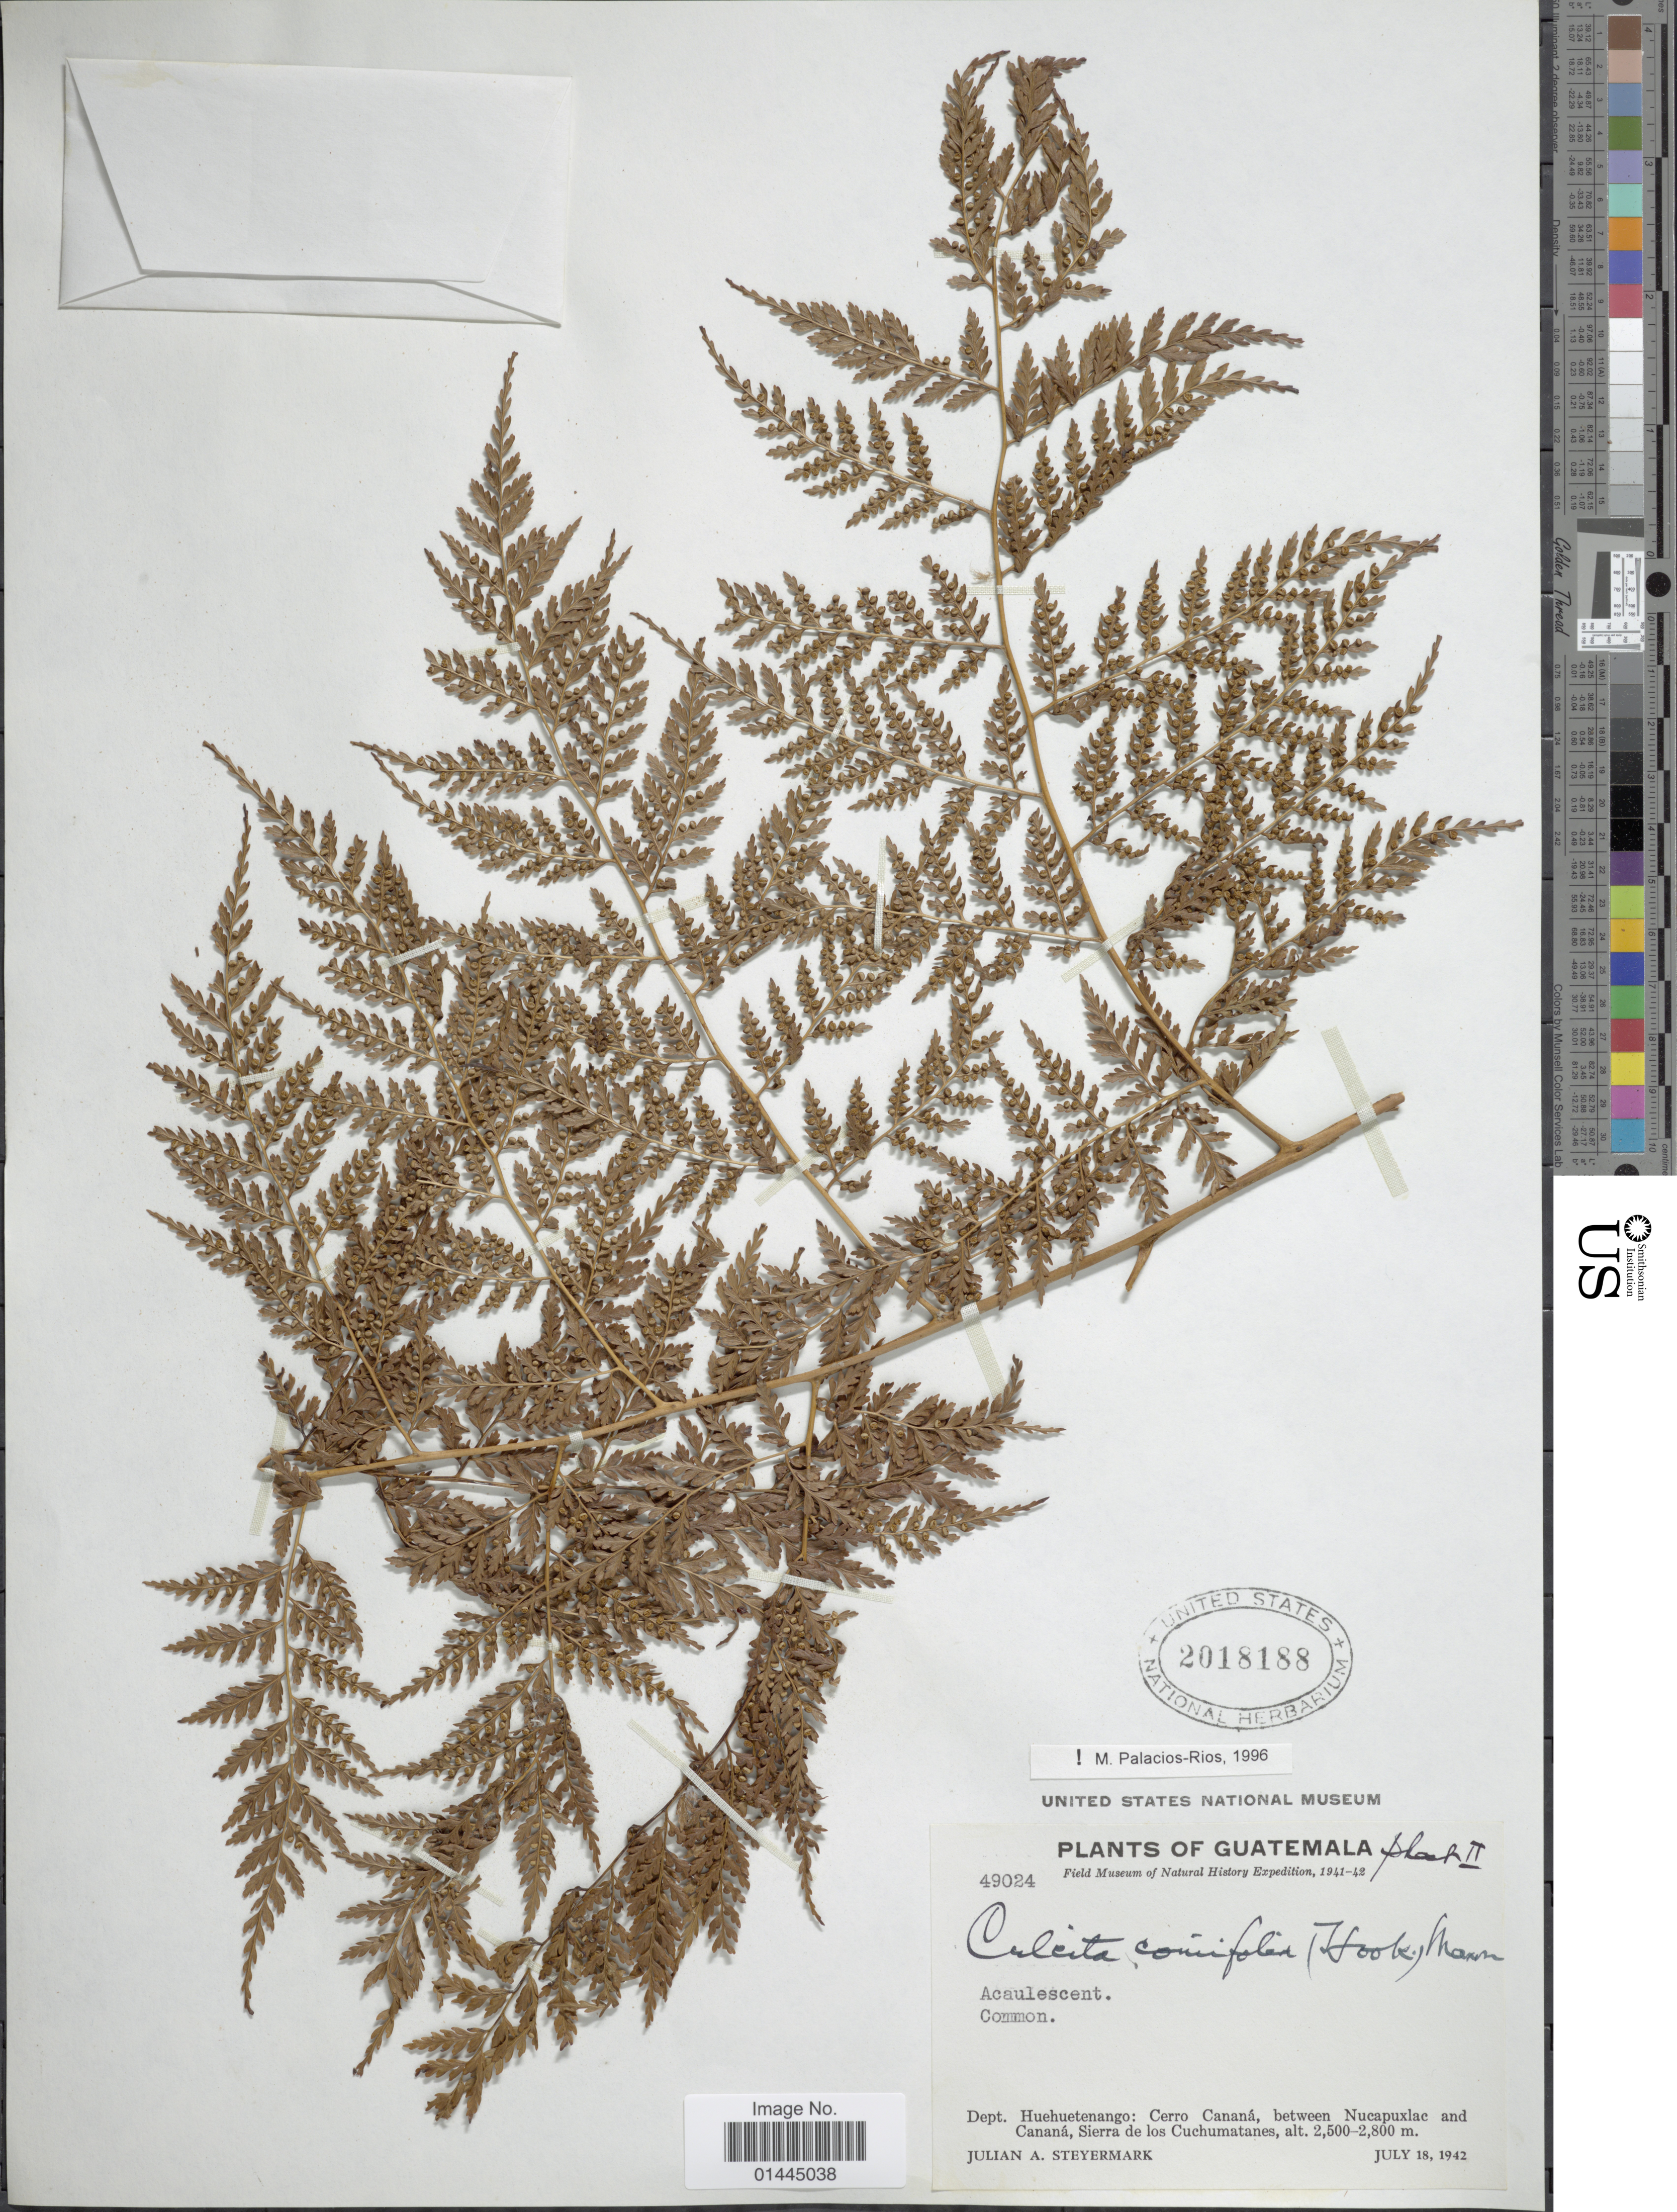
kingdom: Plantae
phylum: Tracheophyta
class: Polypodiopsida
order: Cyatheales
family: Culcitaceae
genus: Culcita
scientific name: Culcita coniifolia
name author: (Hook.) Maxon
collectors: J. Steyermark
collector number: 49024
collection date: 1942-07-18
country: Guatemala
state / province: Huehuetenango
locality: Cerro Canana, between Nucapuxlac and Canana, Sierra de los Cuchumatanes.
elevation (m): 2500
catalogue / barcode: US 2018188